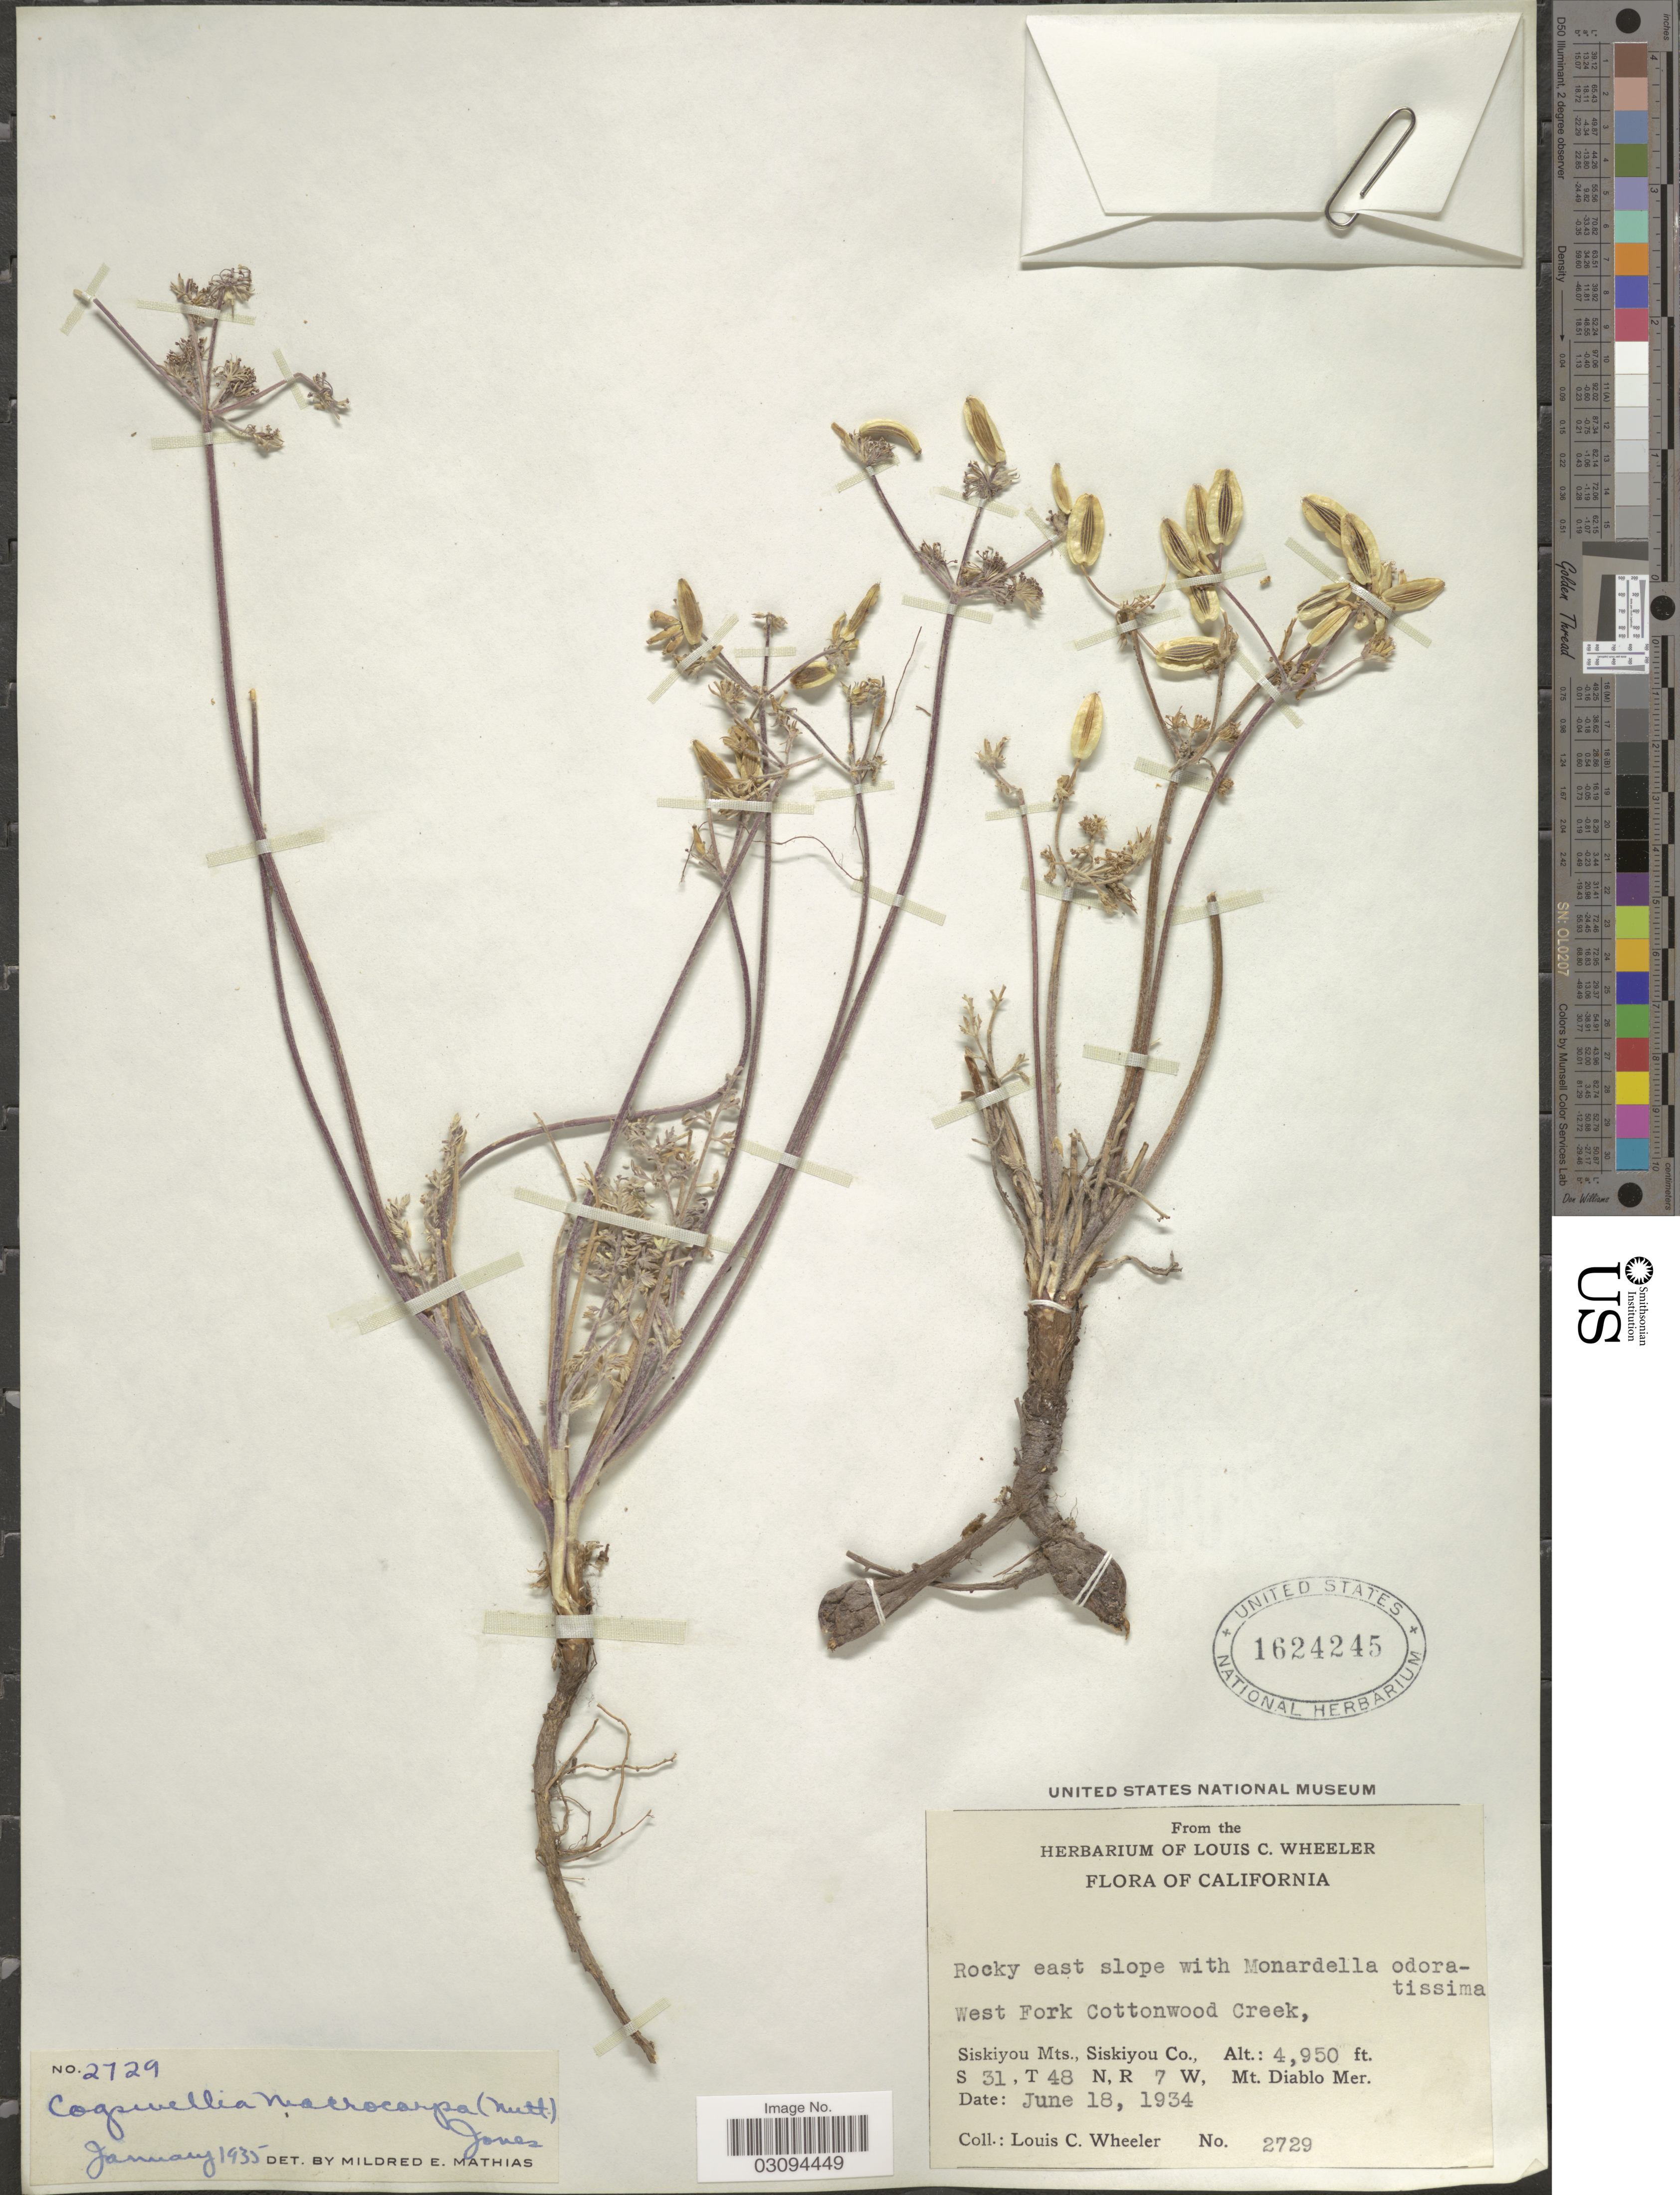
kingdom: Plantae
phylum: Tracheophyta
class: Magnoliopsida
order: Apiales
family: Apiaceae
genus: Lomatium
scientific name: Lomatium macrocarpum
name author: (Hook. et al.) J.M. Coult. & Rose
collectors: L. C. Wheeler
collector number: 2729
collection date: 1934-06-18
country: United States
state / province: California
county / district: Siskiyou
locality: Rocky east slope with Monardella odoratissima. West Fork Cottonwood Creek, Siskiyou Mts., Siskiyou Co., S31, T 48 N, R 7 W, Mt. Diablo Mer.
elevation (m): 1509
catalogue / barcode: US 1624245